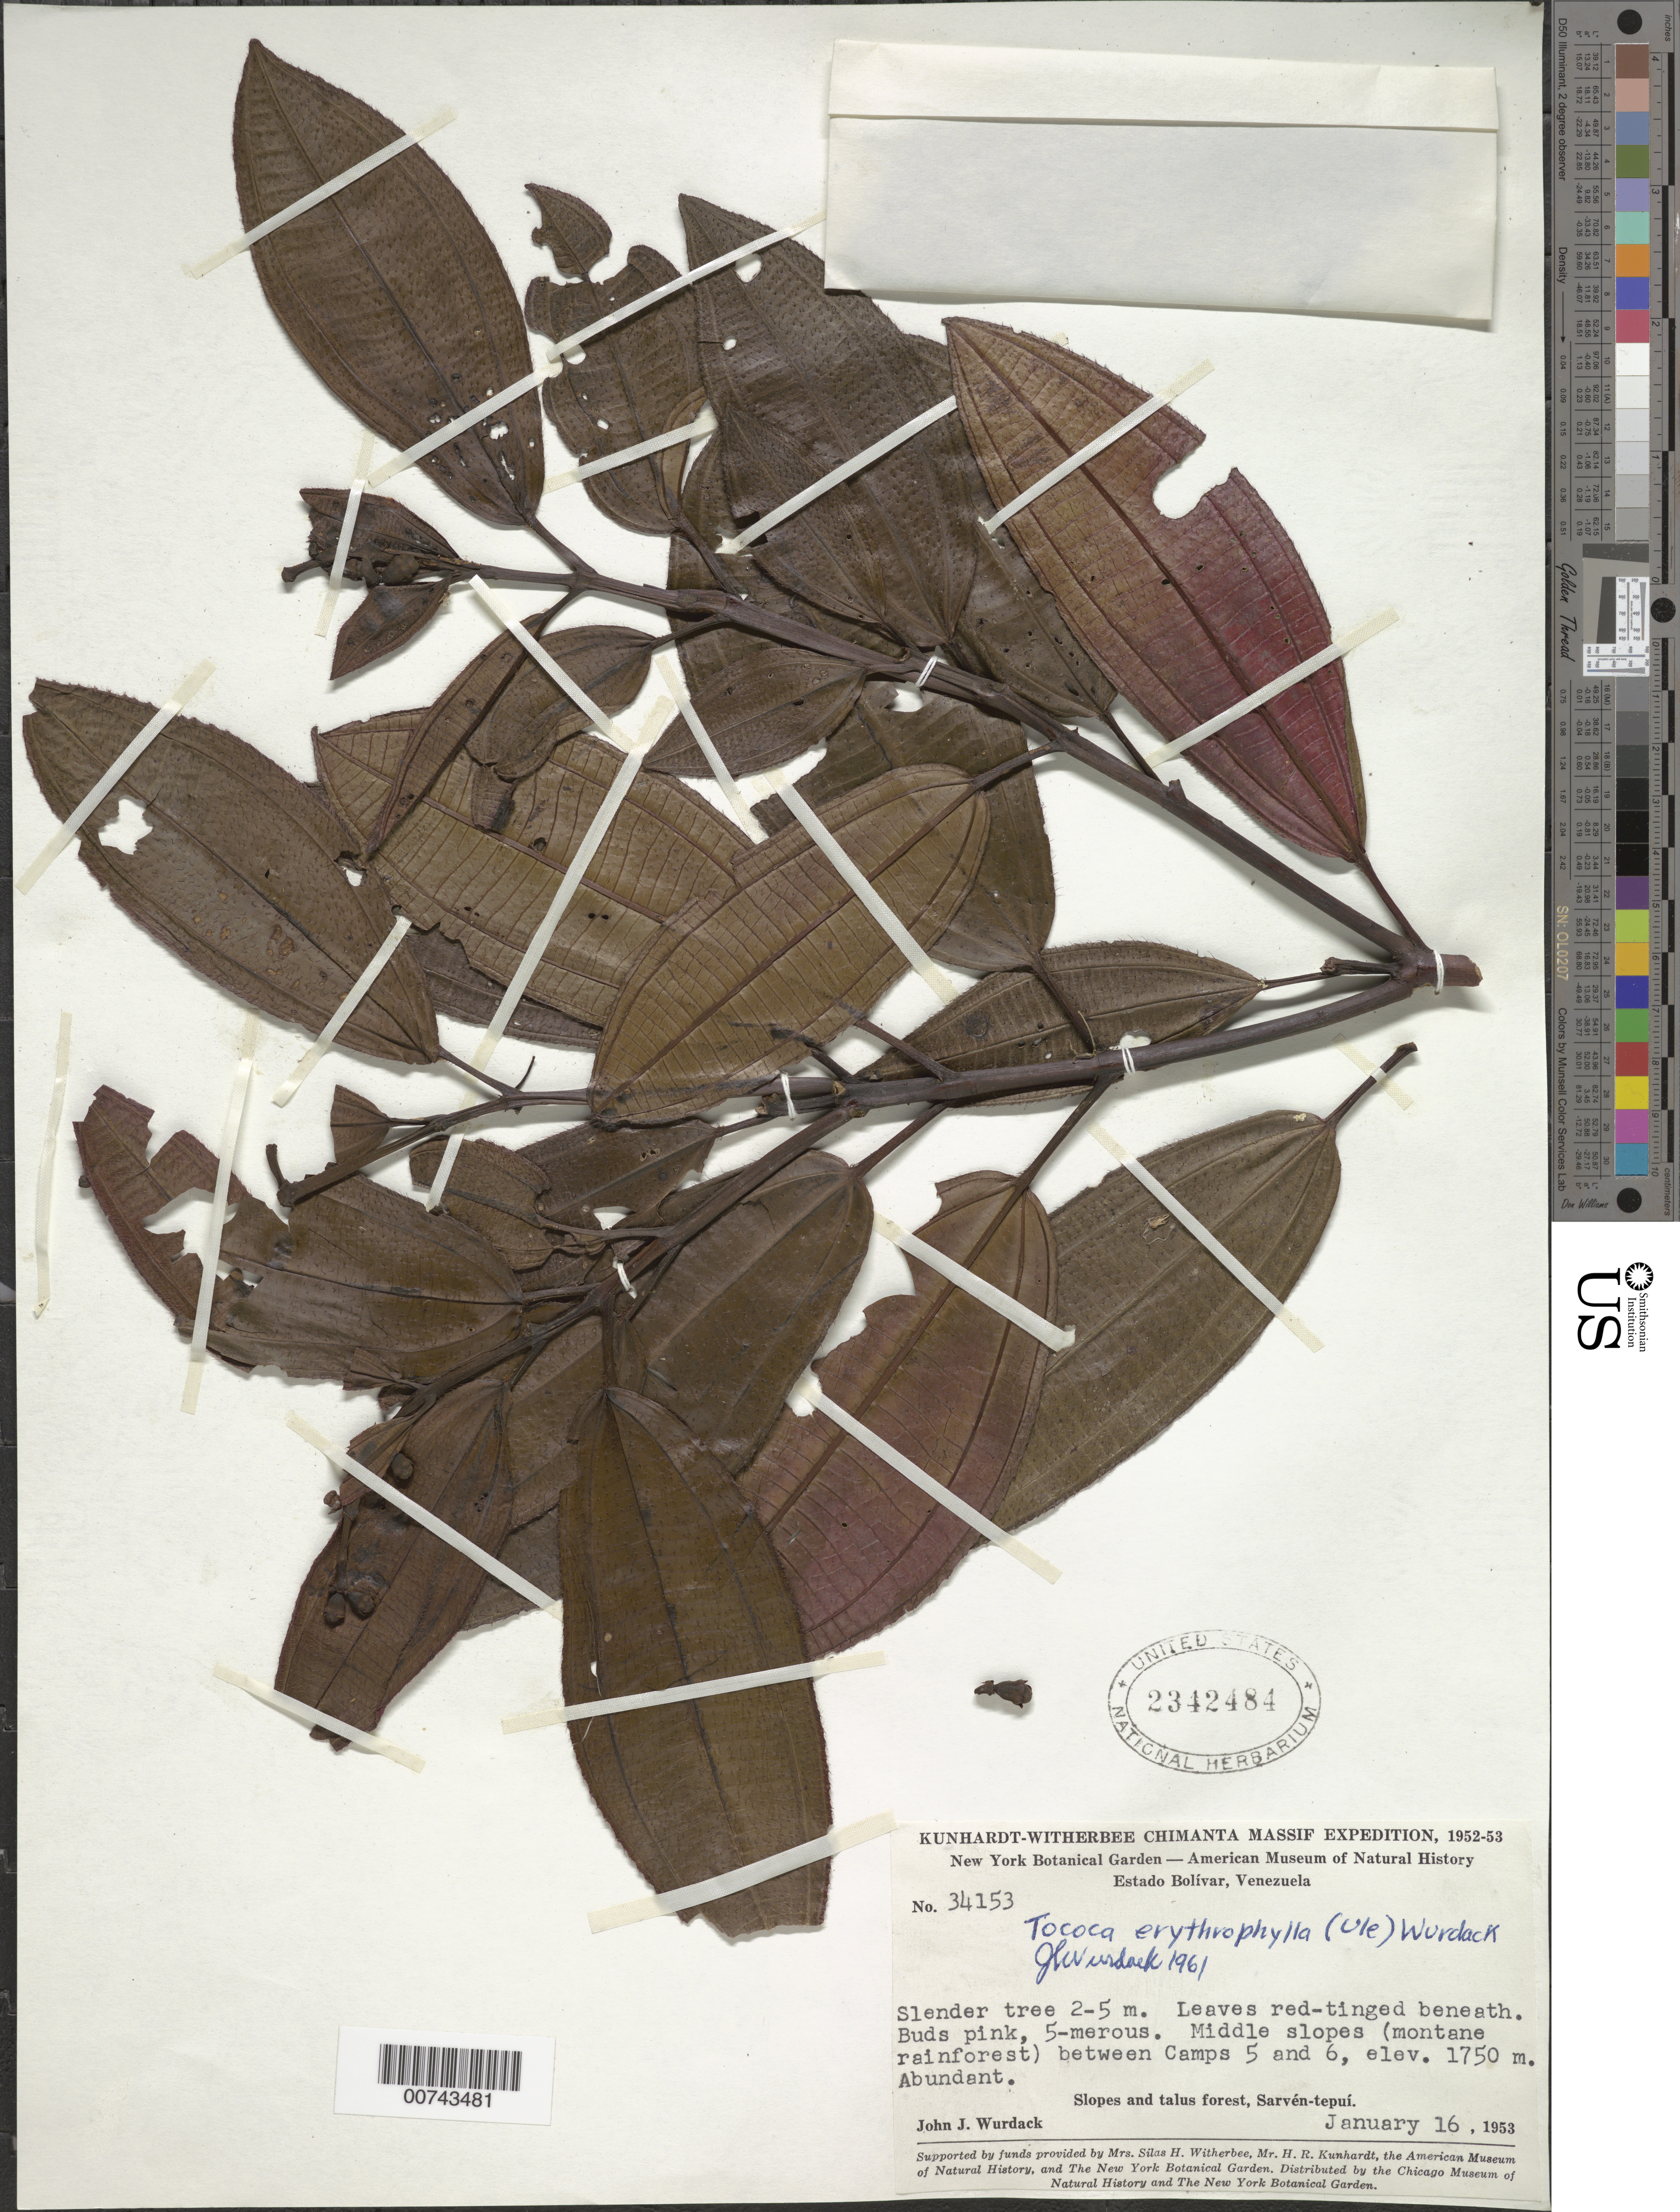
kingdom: Plantae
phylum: Tracheophyta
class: Magnoliopsida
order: Myrtales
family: Melastomataceae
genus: Tococa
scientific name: Tococa erythrophylla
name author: (Ule) Wurdack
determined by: Wurdack, John J., (US), US (UNITED STATES)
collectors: J. J. Wurdack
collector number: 34153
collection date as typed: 16-Jan-53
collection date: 1953-01-16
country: Venezuela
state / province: Bolívar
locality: Sarvén-tepuí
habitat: Slopes and talus forest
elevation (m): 1750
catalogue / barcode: US 2342484